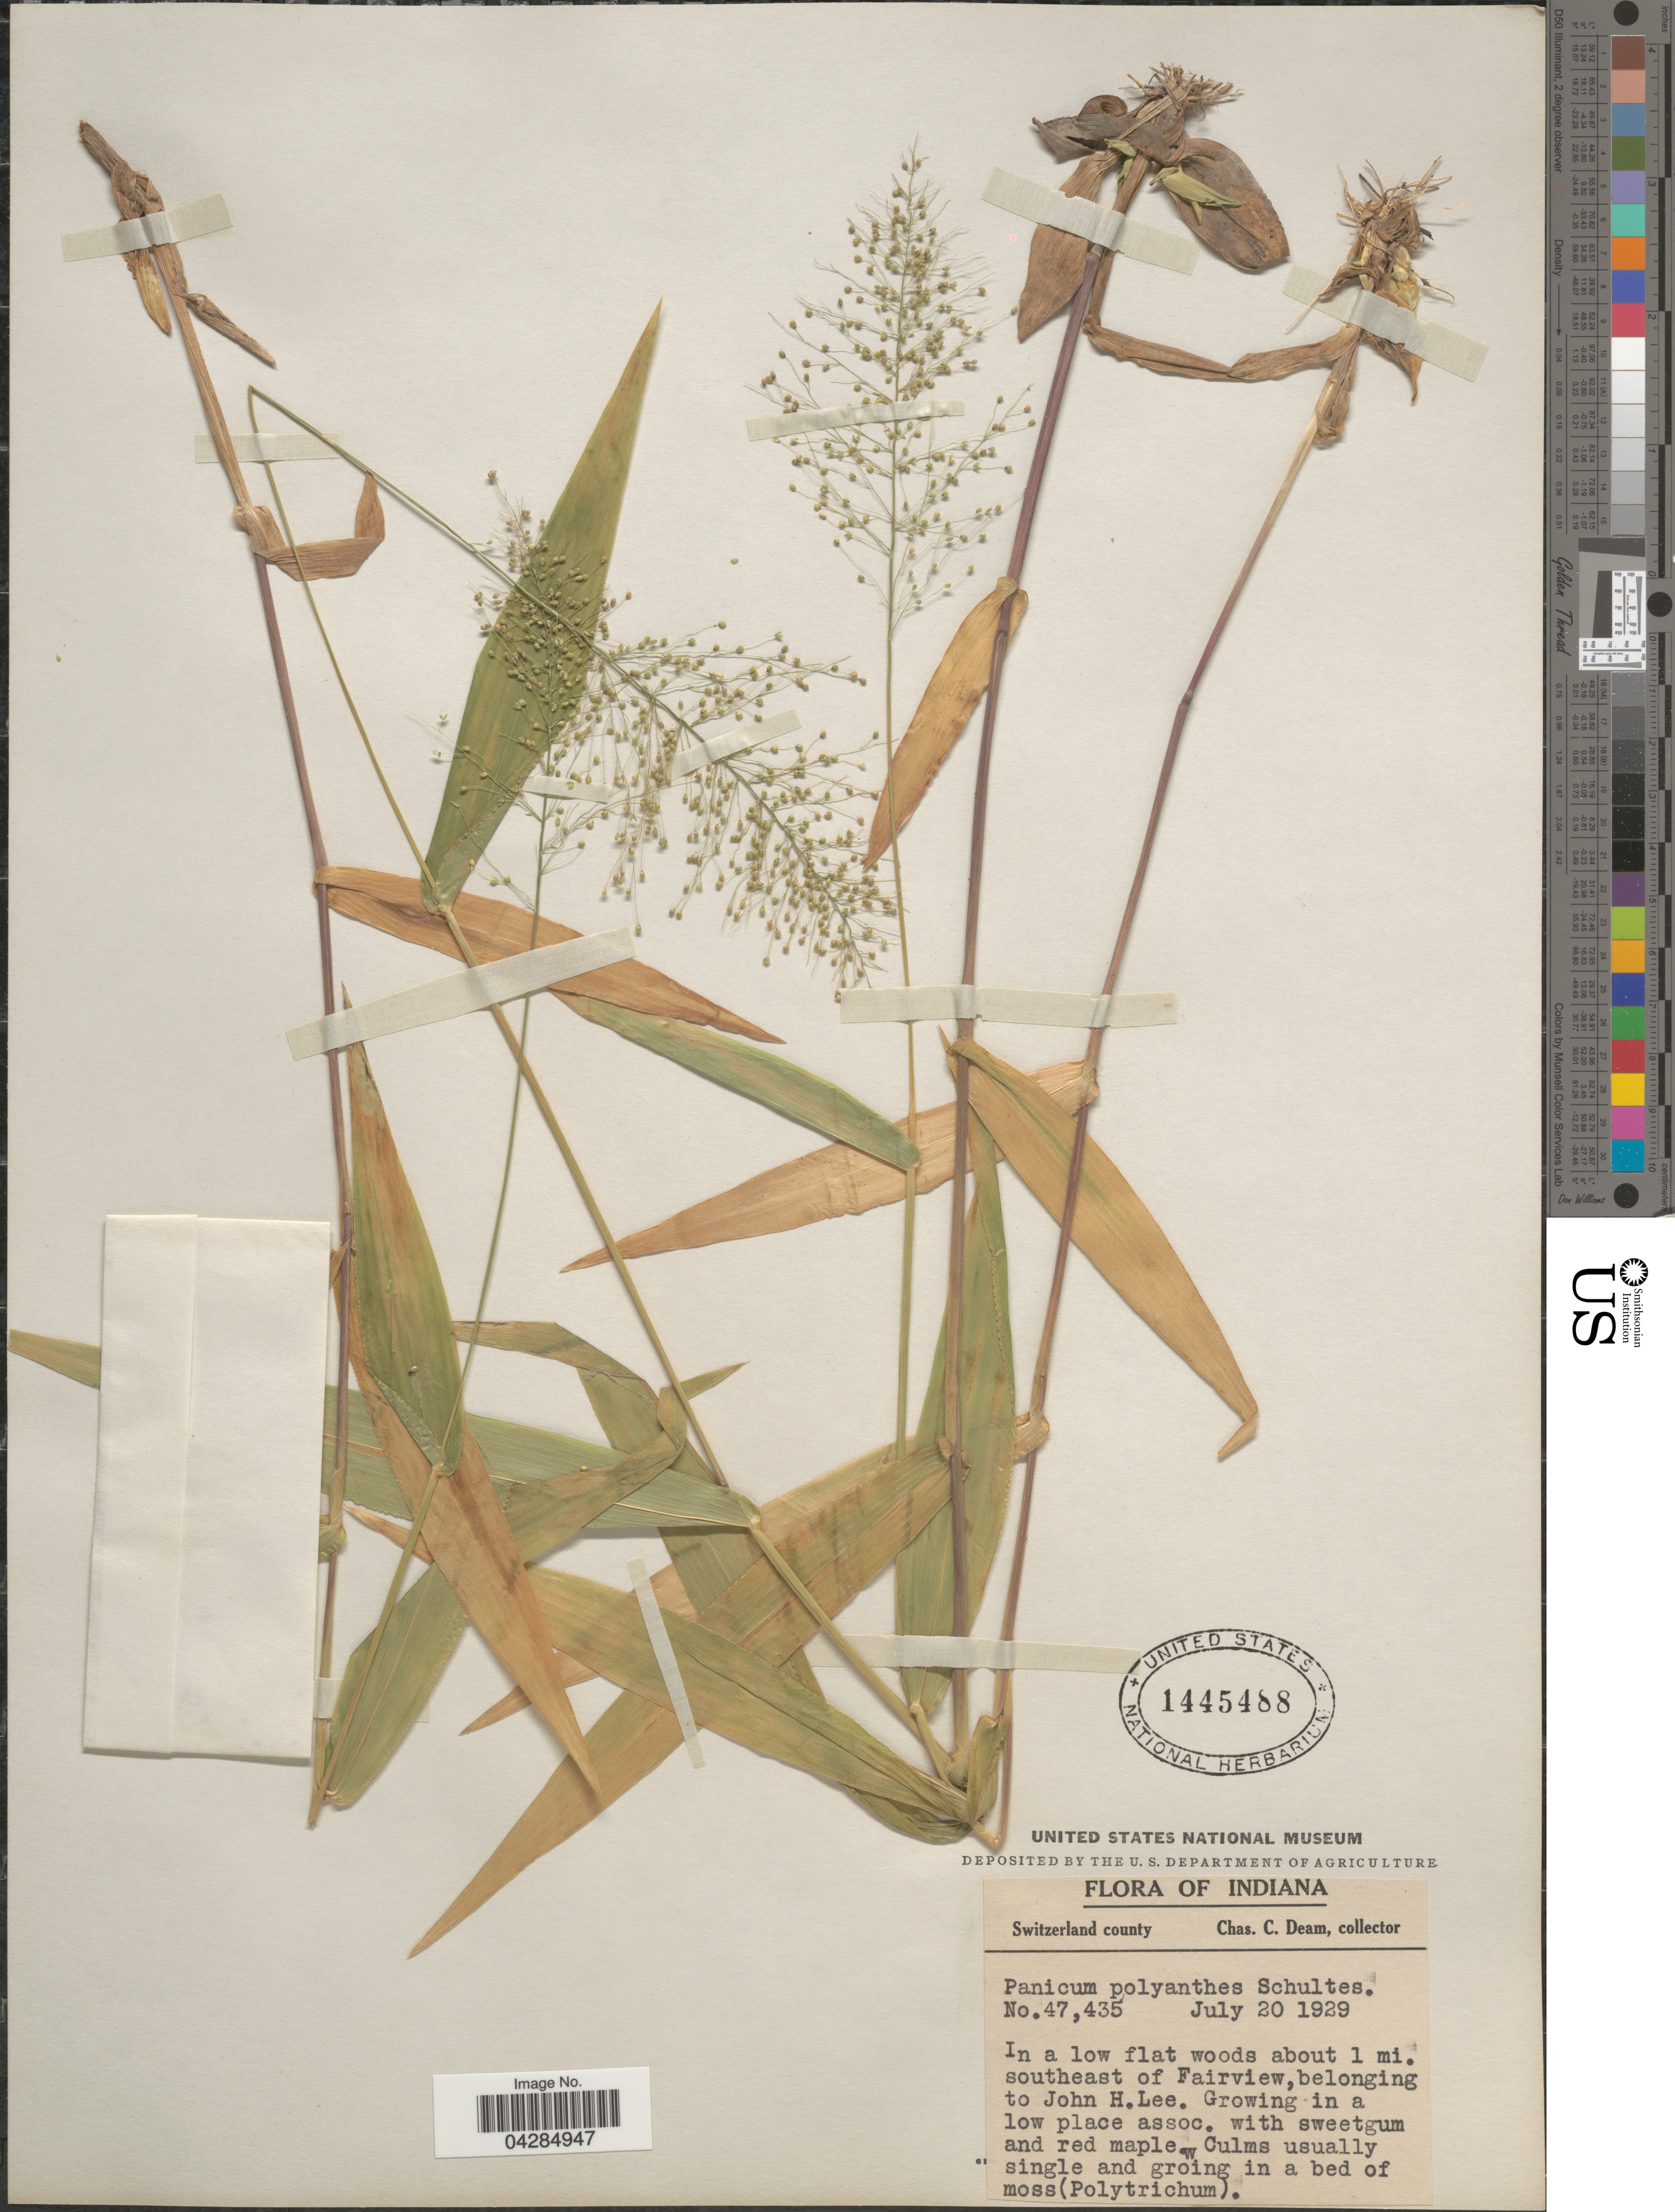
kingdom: Plantae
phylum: Tracheophyta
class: Liliopsida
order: Poales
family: Poaceae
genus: Dichanthelium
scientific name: Dichanthelium portoricense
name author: (Desv. ex Ham.) B.F. Hansen & Wunderlin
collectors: C. C. Deam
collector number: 47435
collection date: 1929-07-20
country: United States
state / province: Indiana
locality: Switzerland county. About 1 mi. southeast of Fairview, belonging to John H. Lee.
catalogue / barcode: US 1445488